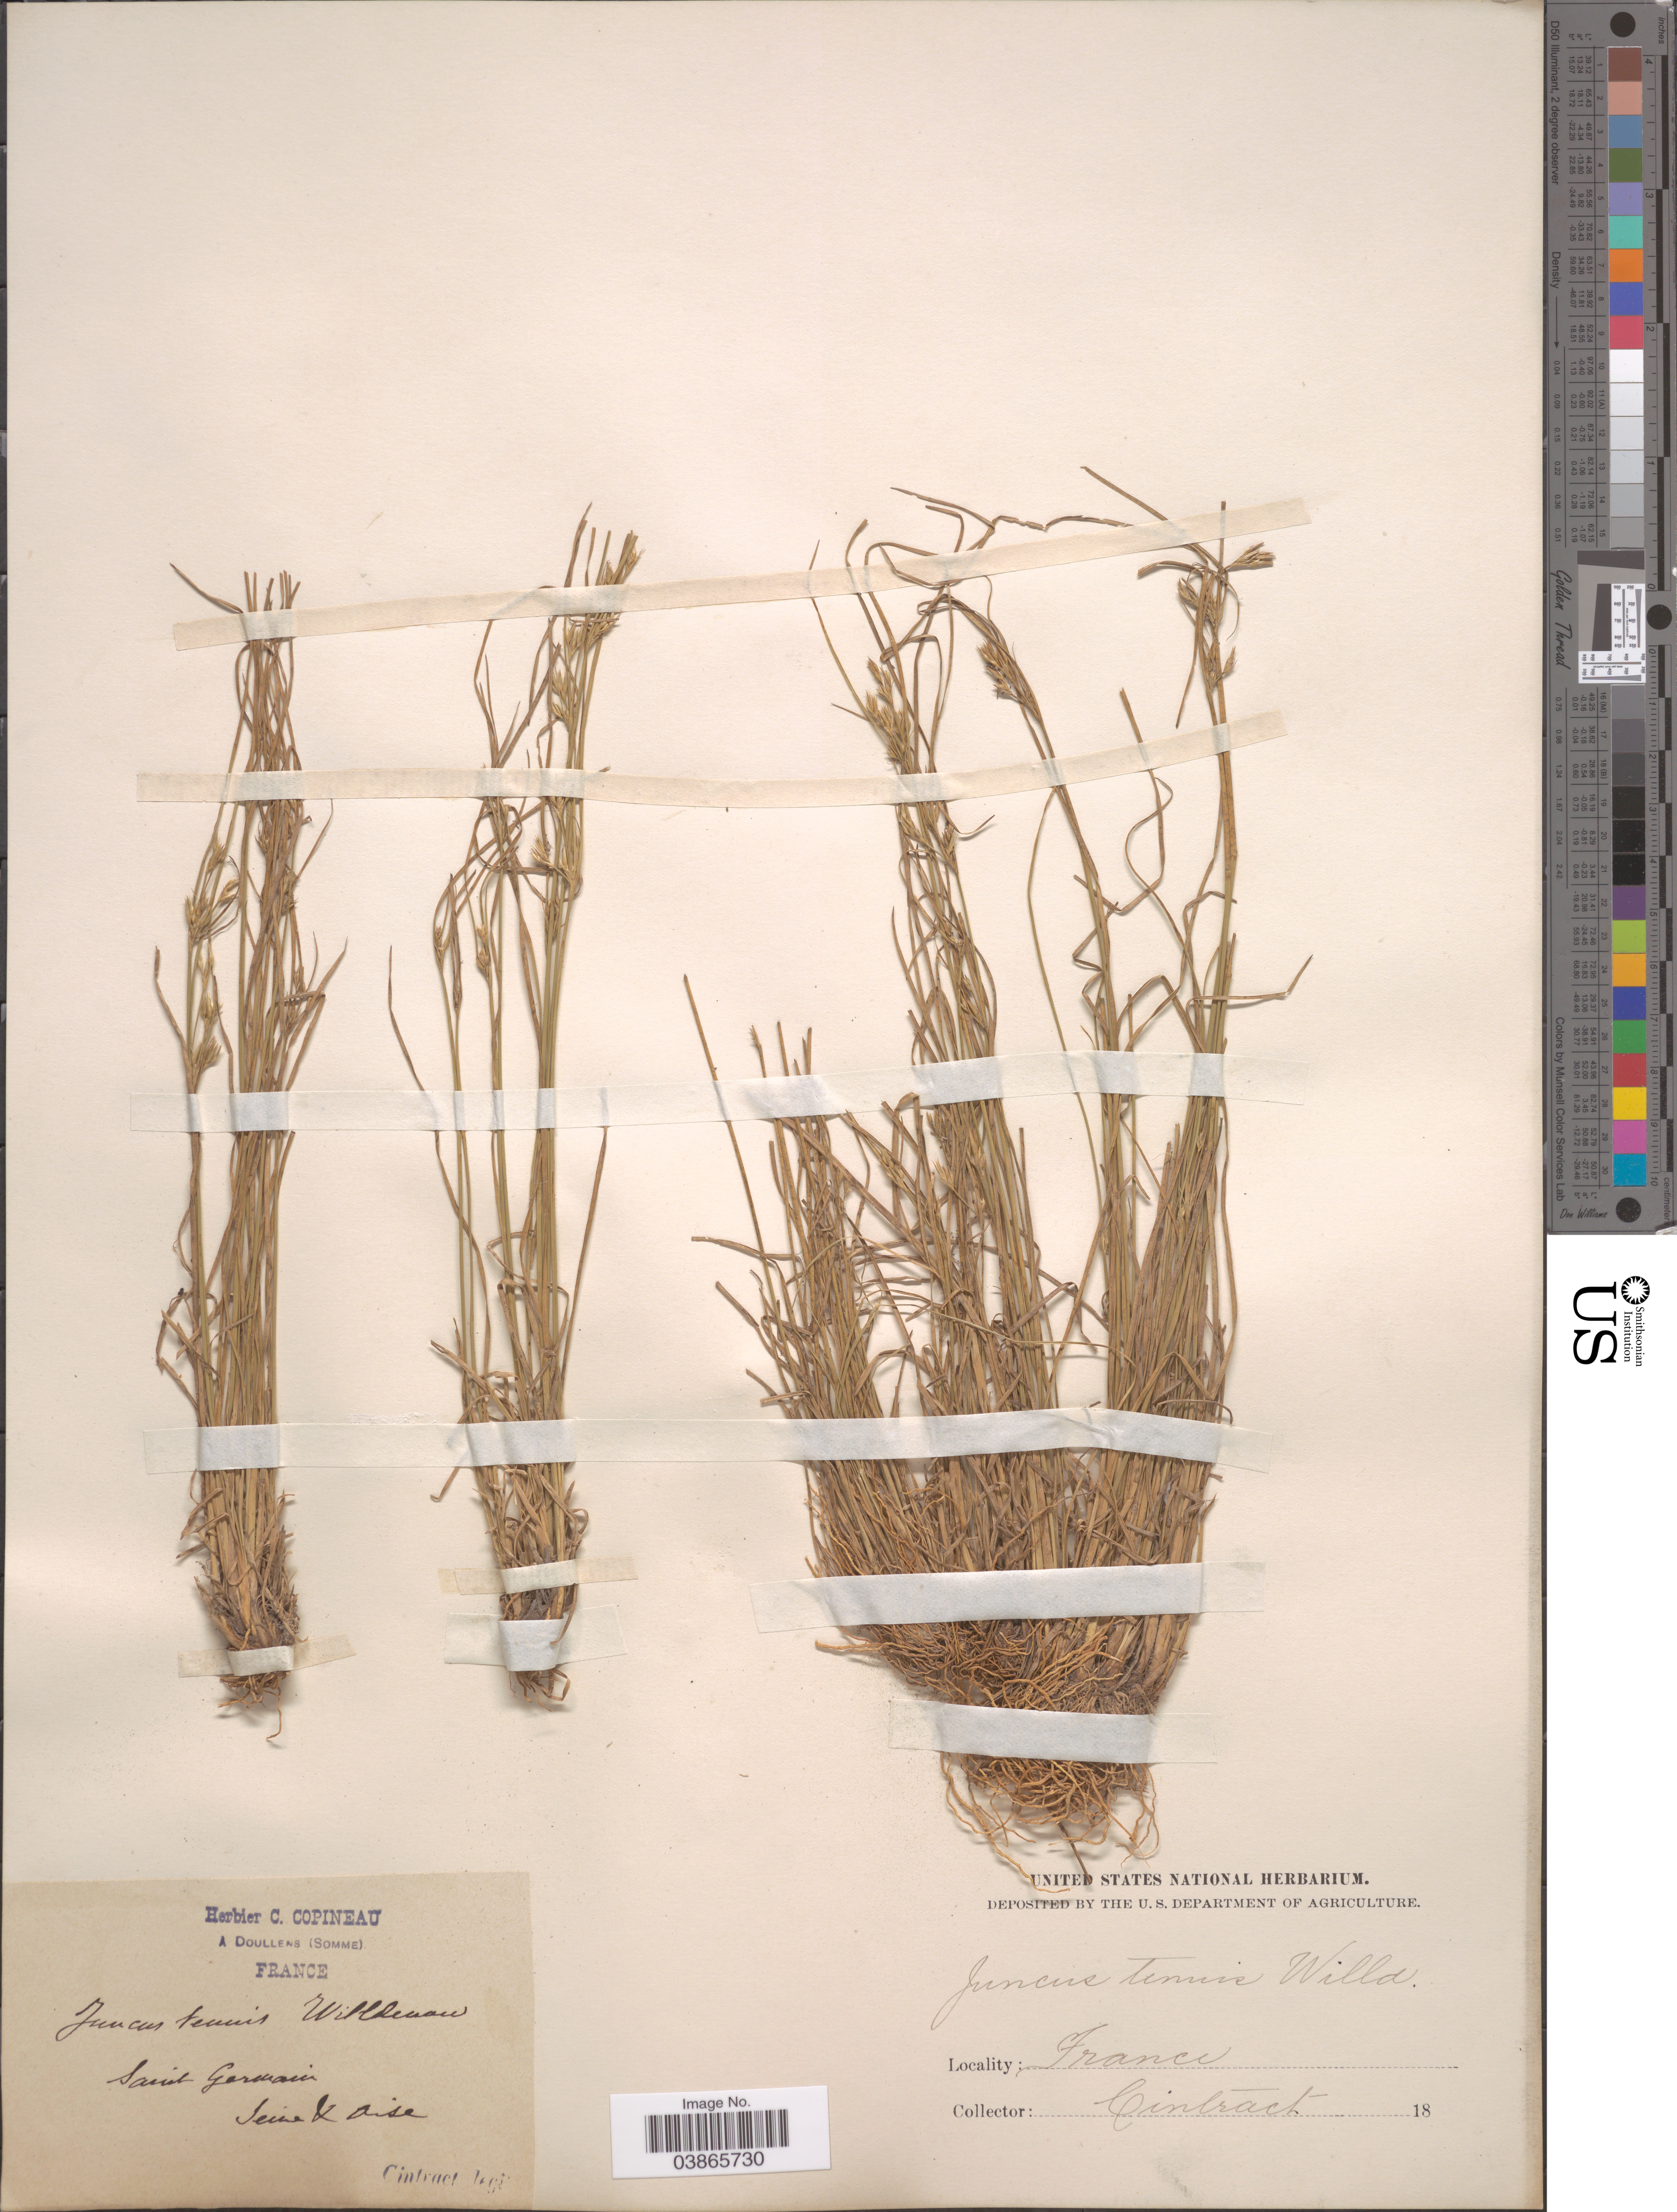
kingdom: Plantae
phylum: Tracheophyta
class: Liliopsida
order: Poales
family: Juncaceae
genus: Juncus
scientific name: Juncus tenuis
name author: Willd.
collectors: Cintract, --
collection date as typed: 18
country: France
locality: Saint Germain. Seine & Oise.